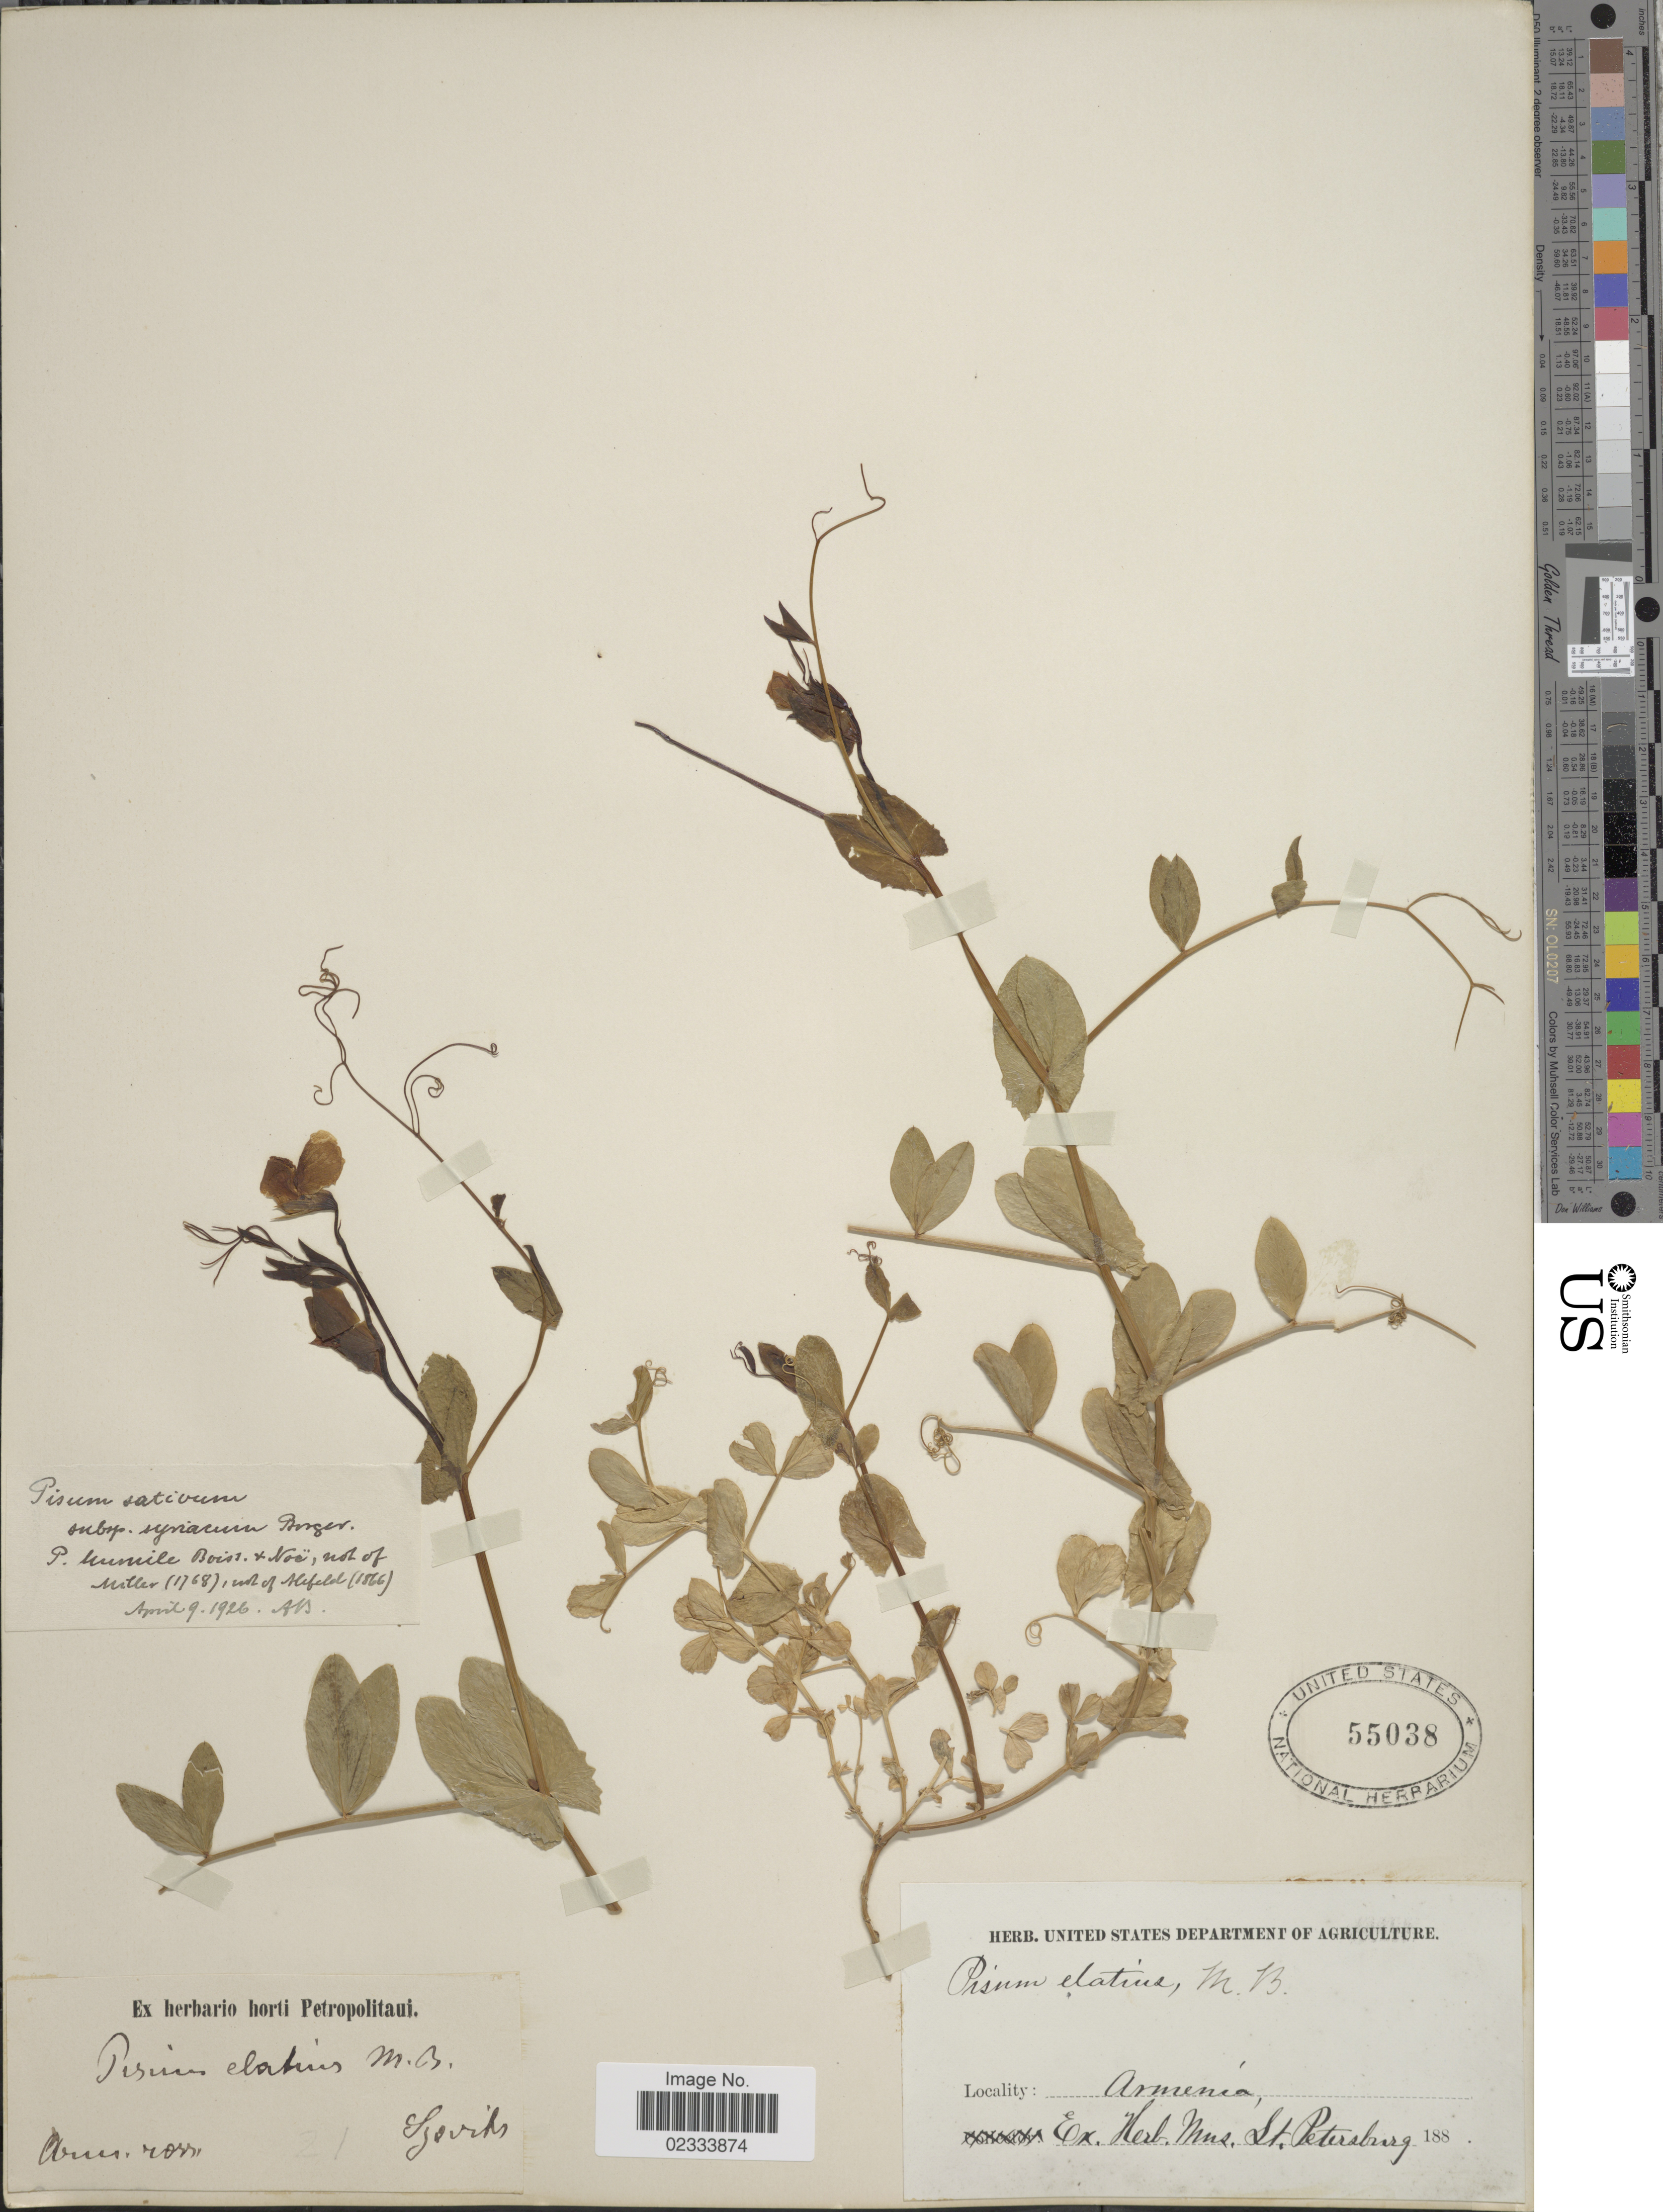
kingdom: Plantae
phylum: Tracheophyta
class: Magnoliopsida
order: Fabales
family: Fabaceae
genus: Pisum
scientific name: Pisum sativum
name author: L.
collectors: Szovits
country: Armenia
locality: Arm. ross. [interpreted]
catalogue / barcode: US 55038